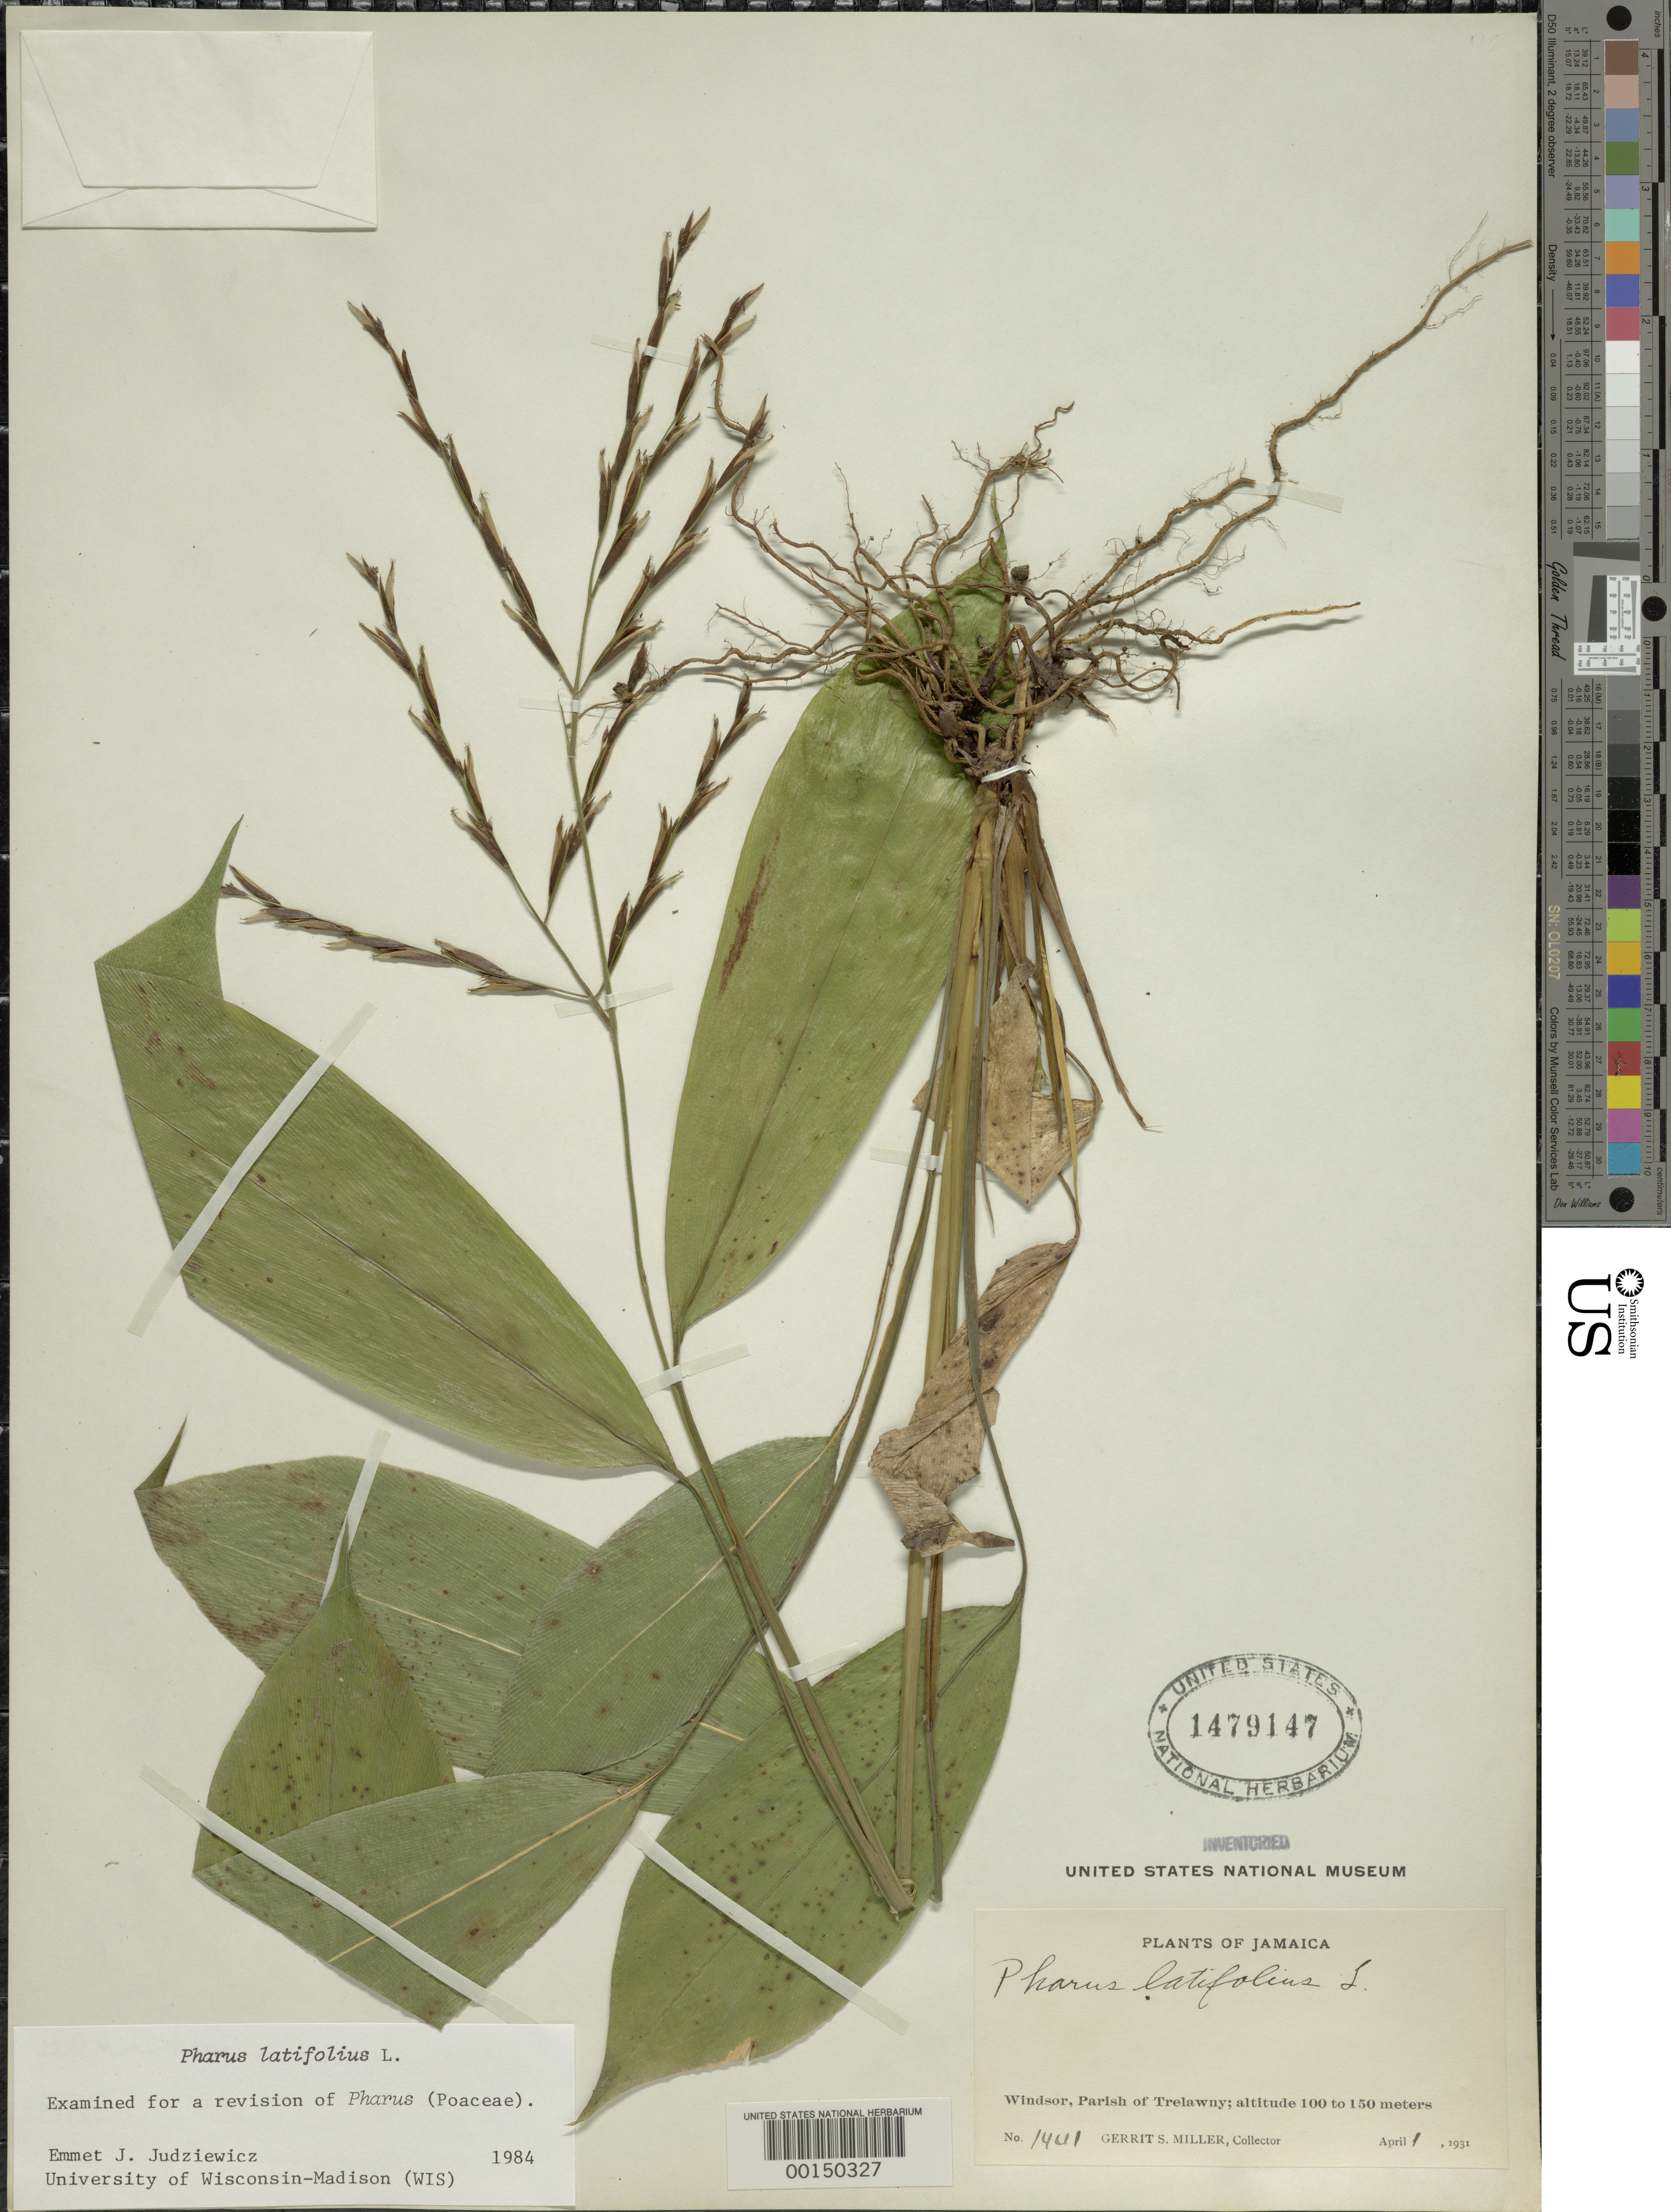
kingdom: Plantae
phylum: Tracheophyta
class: Liliopsida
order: Poales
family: Poaceae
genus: Pharus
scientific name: Pharus latifolius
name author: L.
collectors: G. S. Miller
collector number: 1441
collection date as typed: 01 Apr 1931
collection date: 1931-04-01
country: Jamaica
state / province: Trelawny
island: Greater Antilles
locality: Windsor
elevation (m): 100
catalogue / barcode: US 1479147